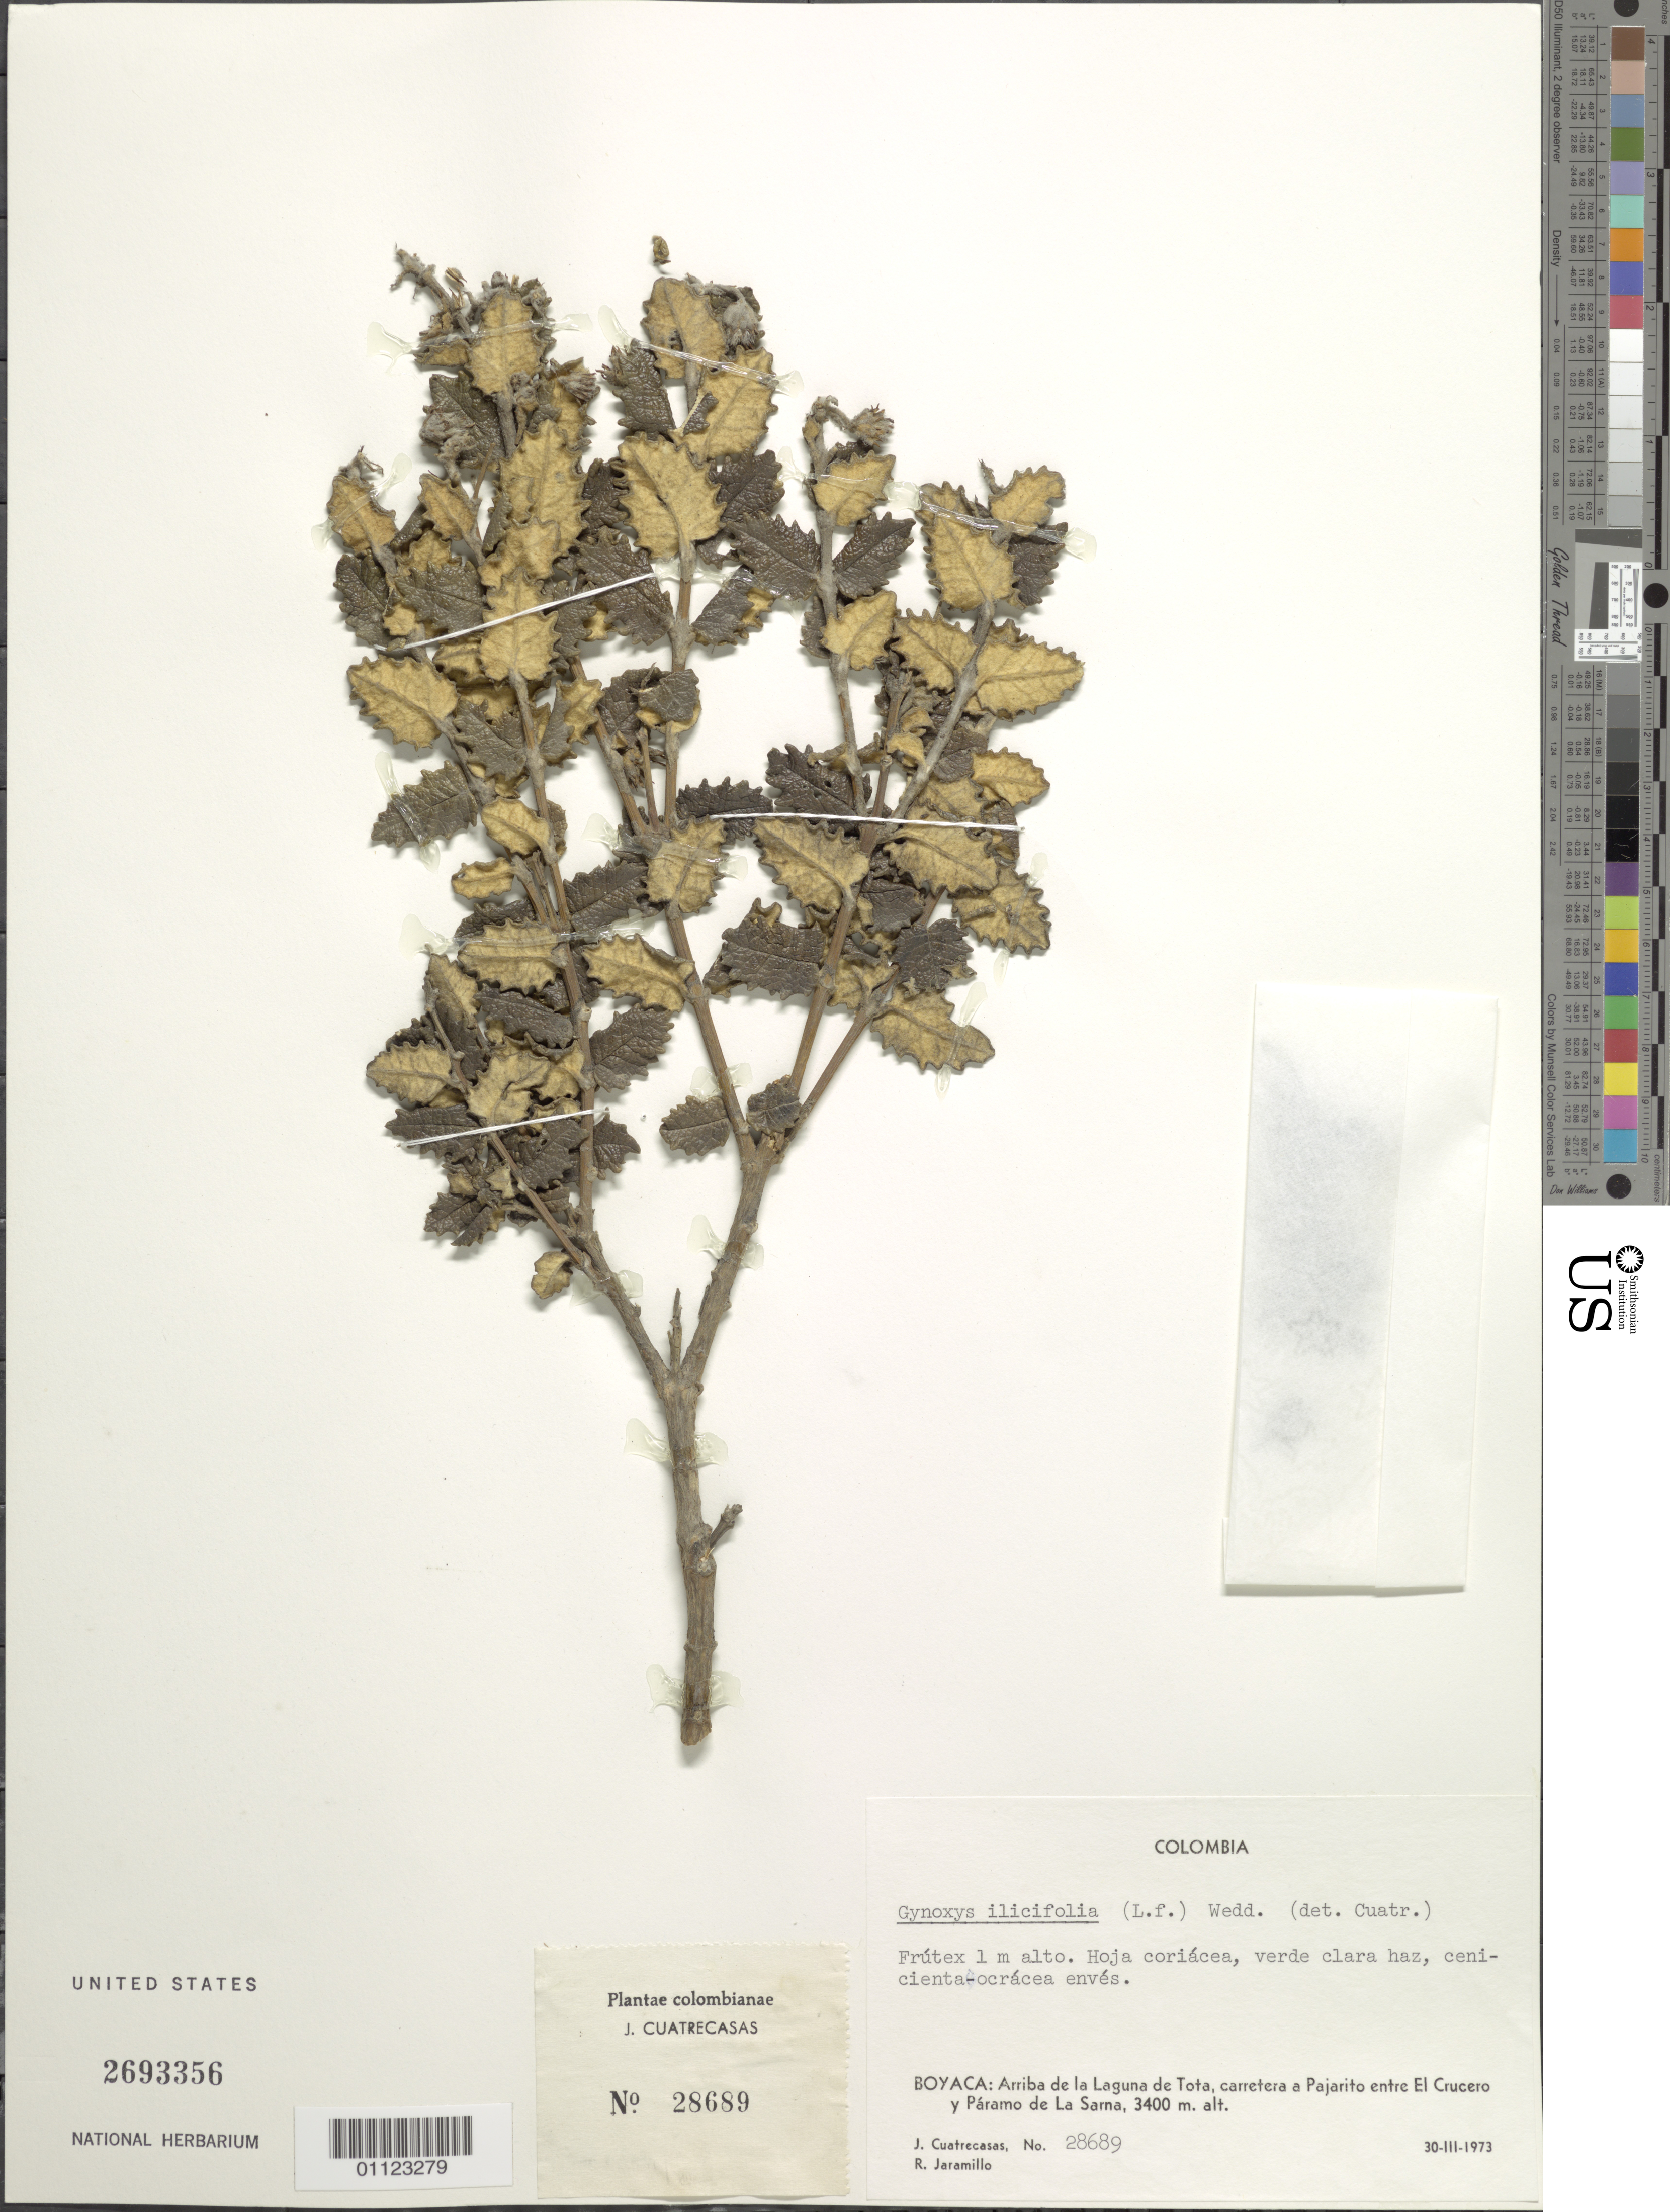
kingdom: Plantae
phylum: Tracheophyta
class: Magnoliopsida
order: Asterales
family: Asteraceae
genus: Pentacalia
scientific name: Pentacalia ilicifolia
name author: (L. f.) Cuatrec. & H. Rob.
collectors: J. Cuatrecasas & R. Jaramillo M.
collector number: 28689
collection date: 1973-03-30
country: Colombia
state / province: Boyacá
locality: Arriba de Laguna de Tota, carretera a Pajarito entre El Crucero y Páramo de la Sarna.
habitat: Paramo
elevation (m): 3400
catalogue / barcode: US 2693356